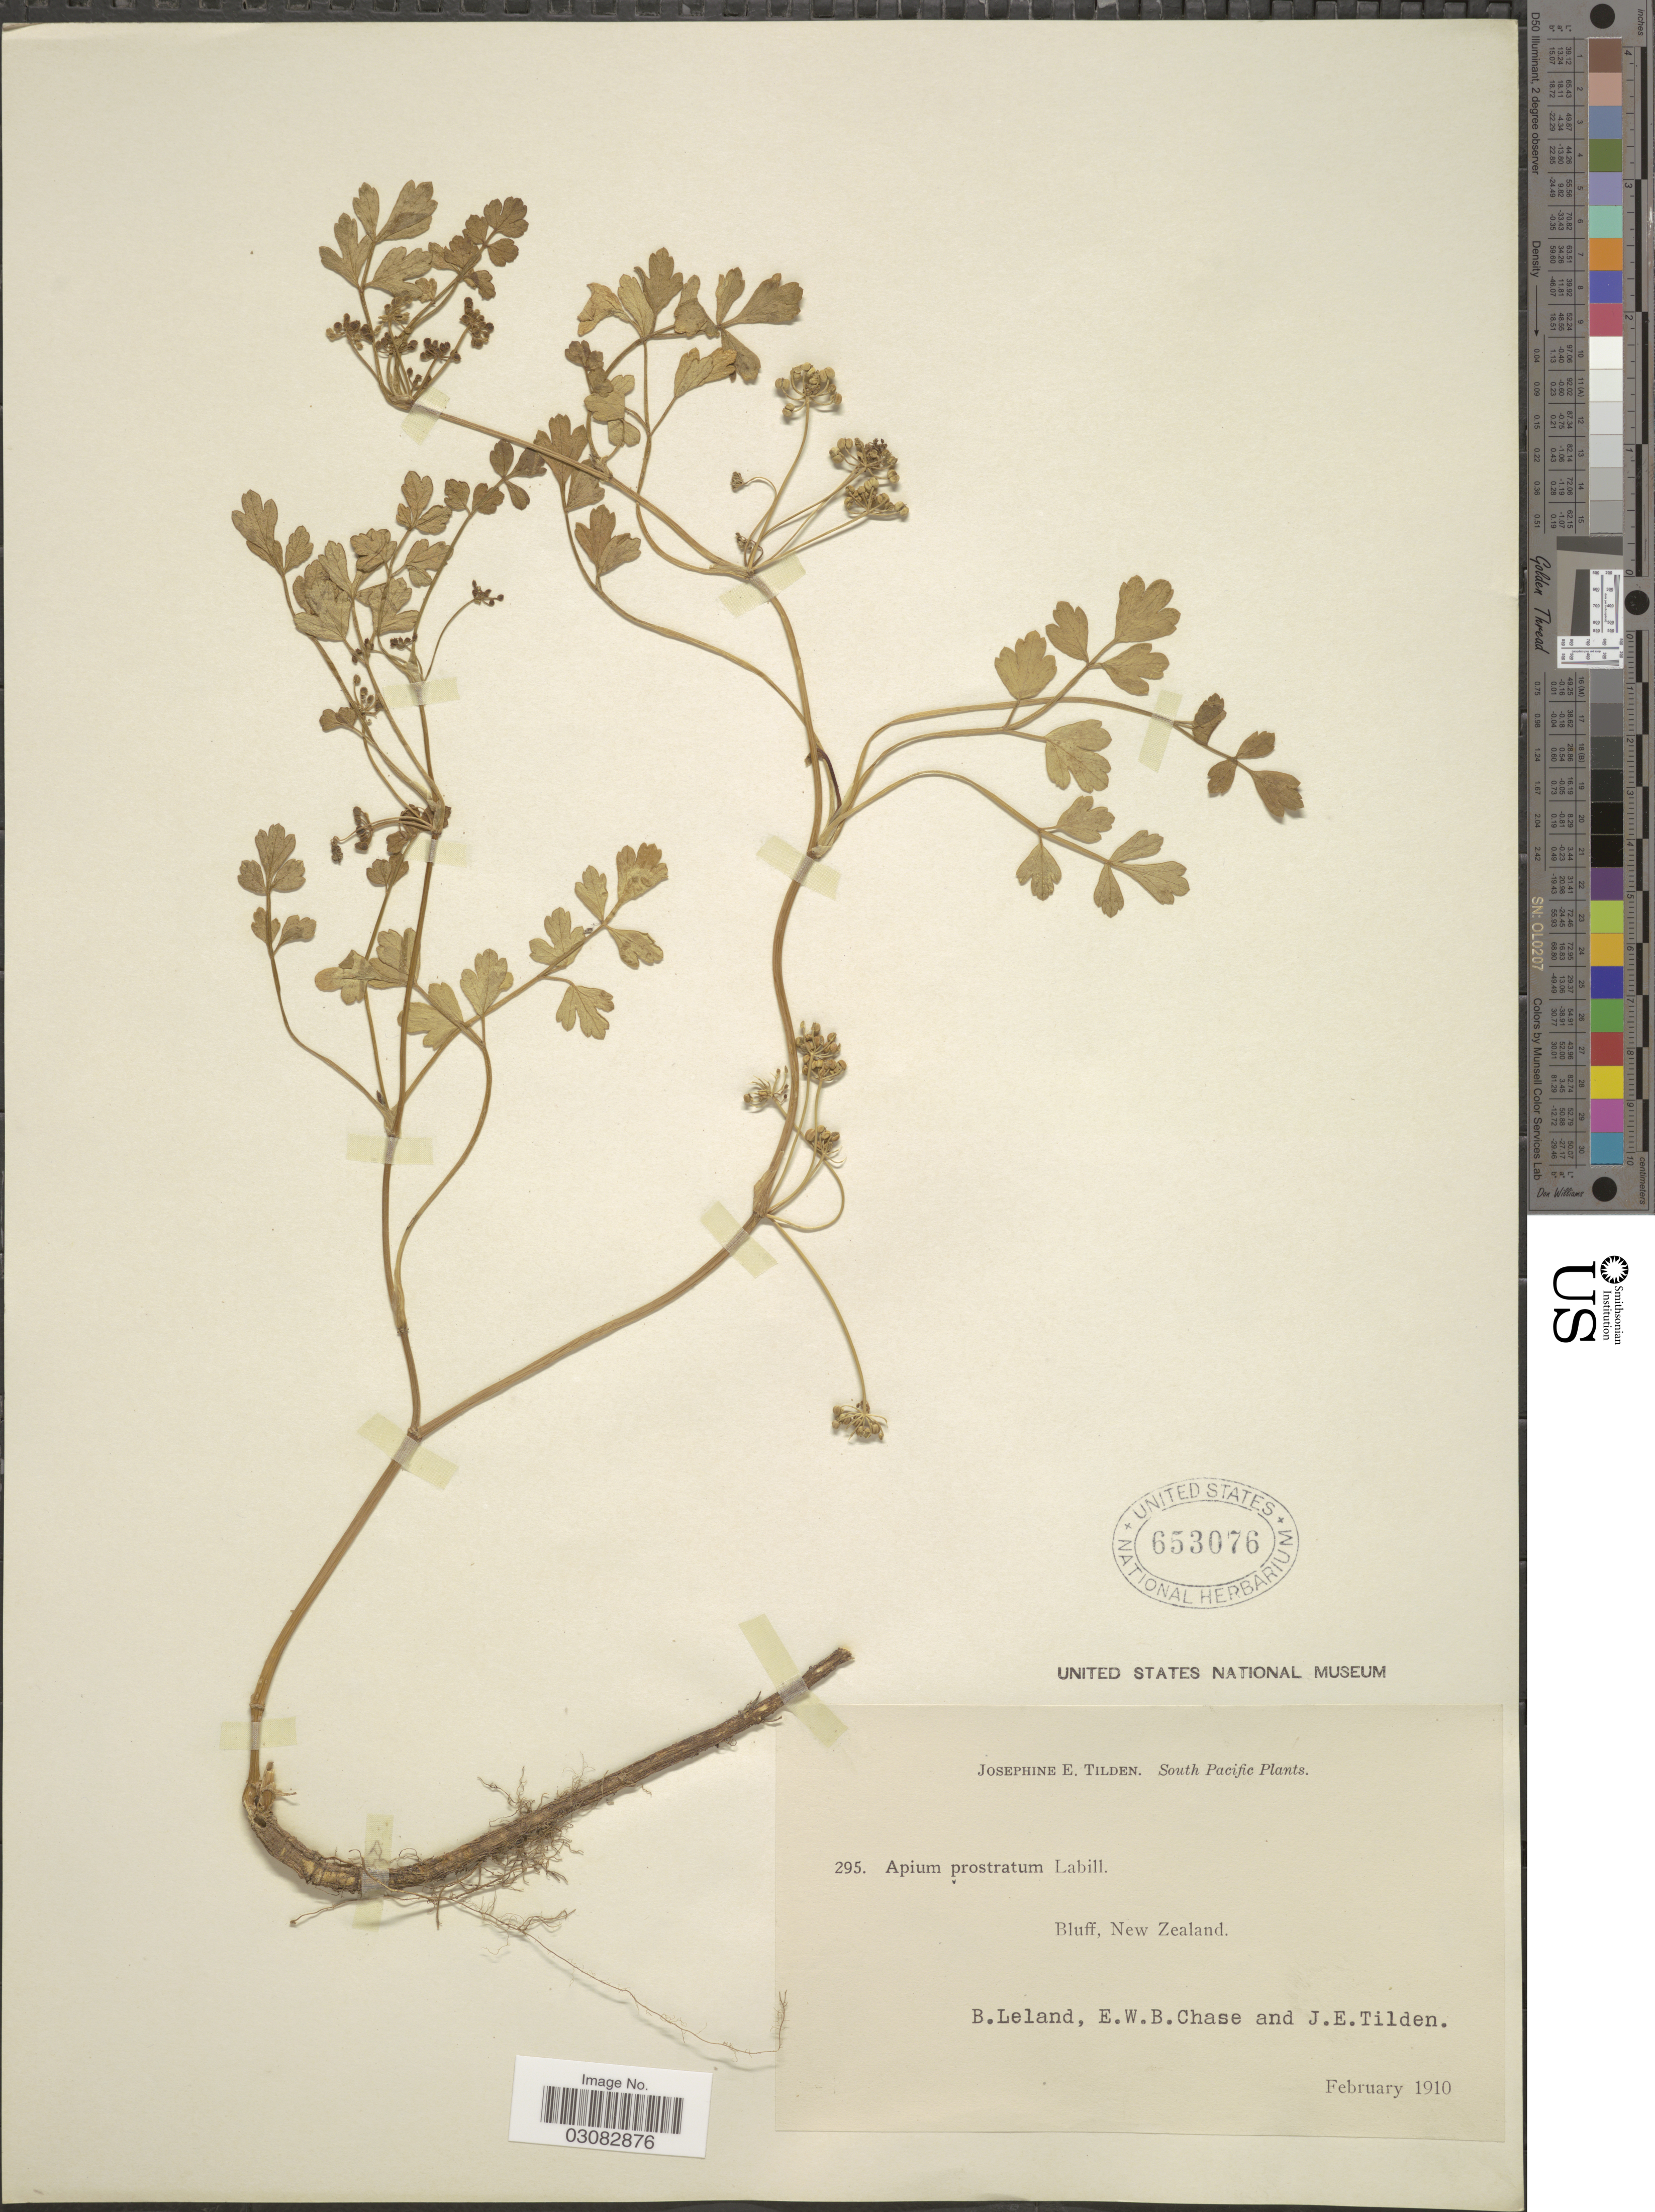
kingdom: Plantae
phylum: Tracheophyta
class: Magnoliopsida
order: Apiales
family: Apiaceae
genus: Apium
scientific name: Apium prostratum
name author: Labill. ex Vent.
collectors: B. Leland, E. W. Chase & J. E. Tilden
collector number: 295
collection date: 1910-02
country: New Zealand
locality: South Pacific, Bluff.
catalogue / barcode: US 653076